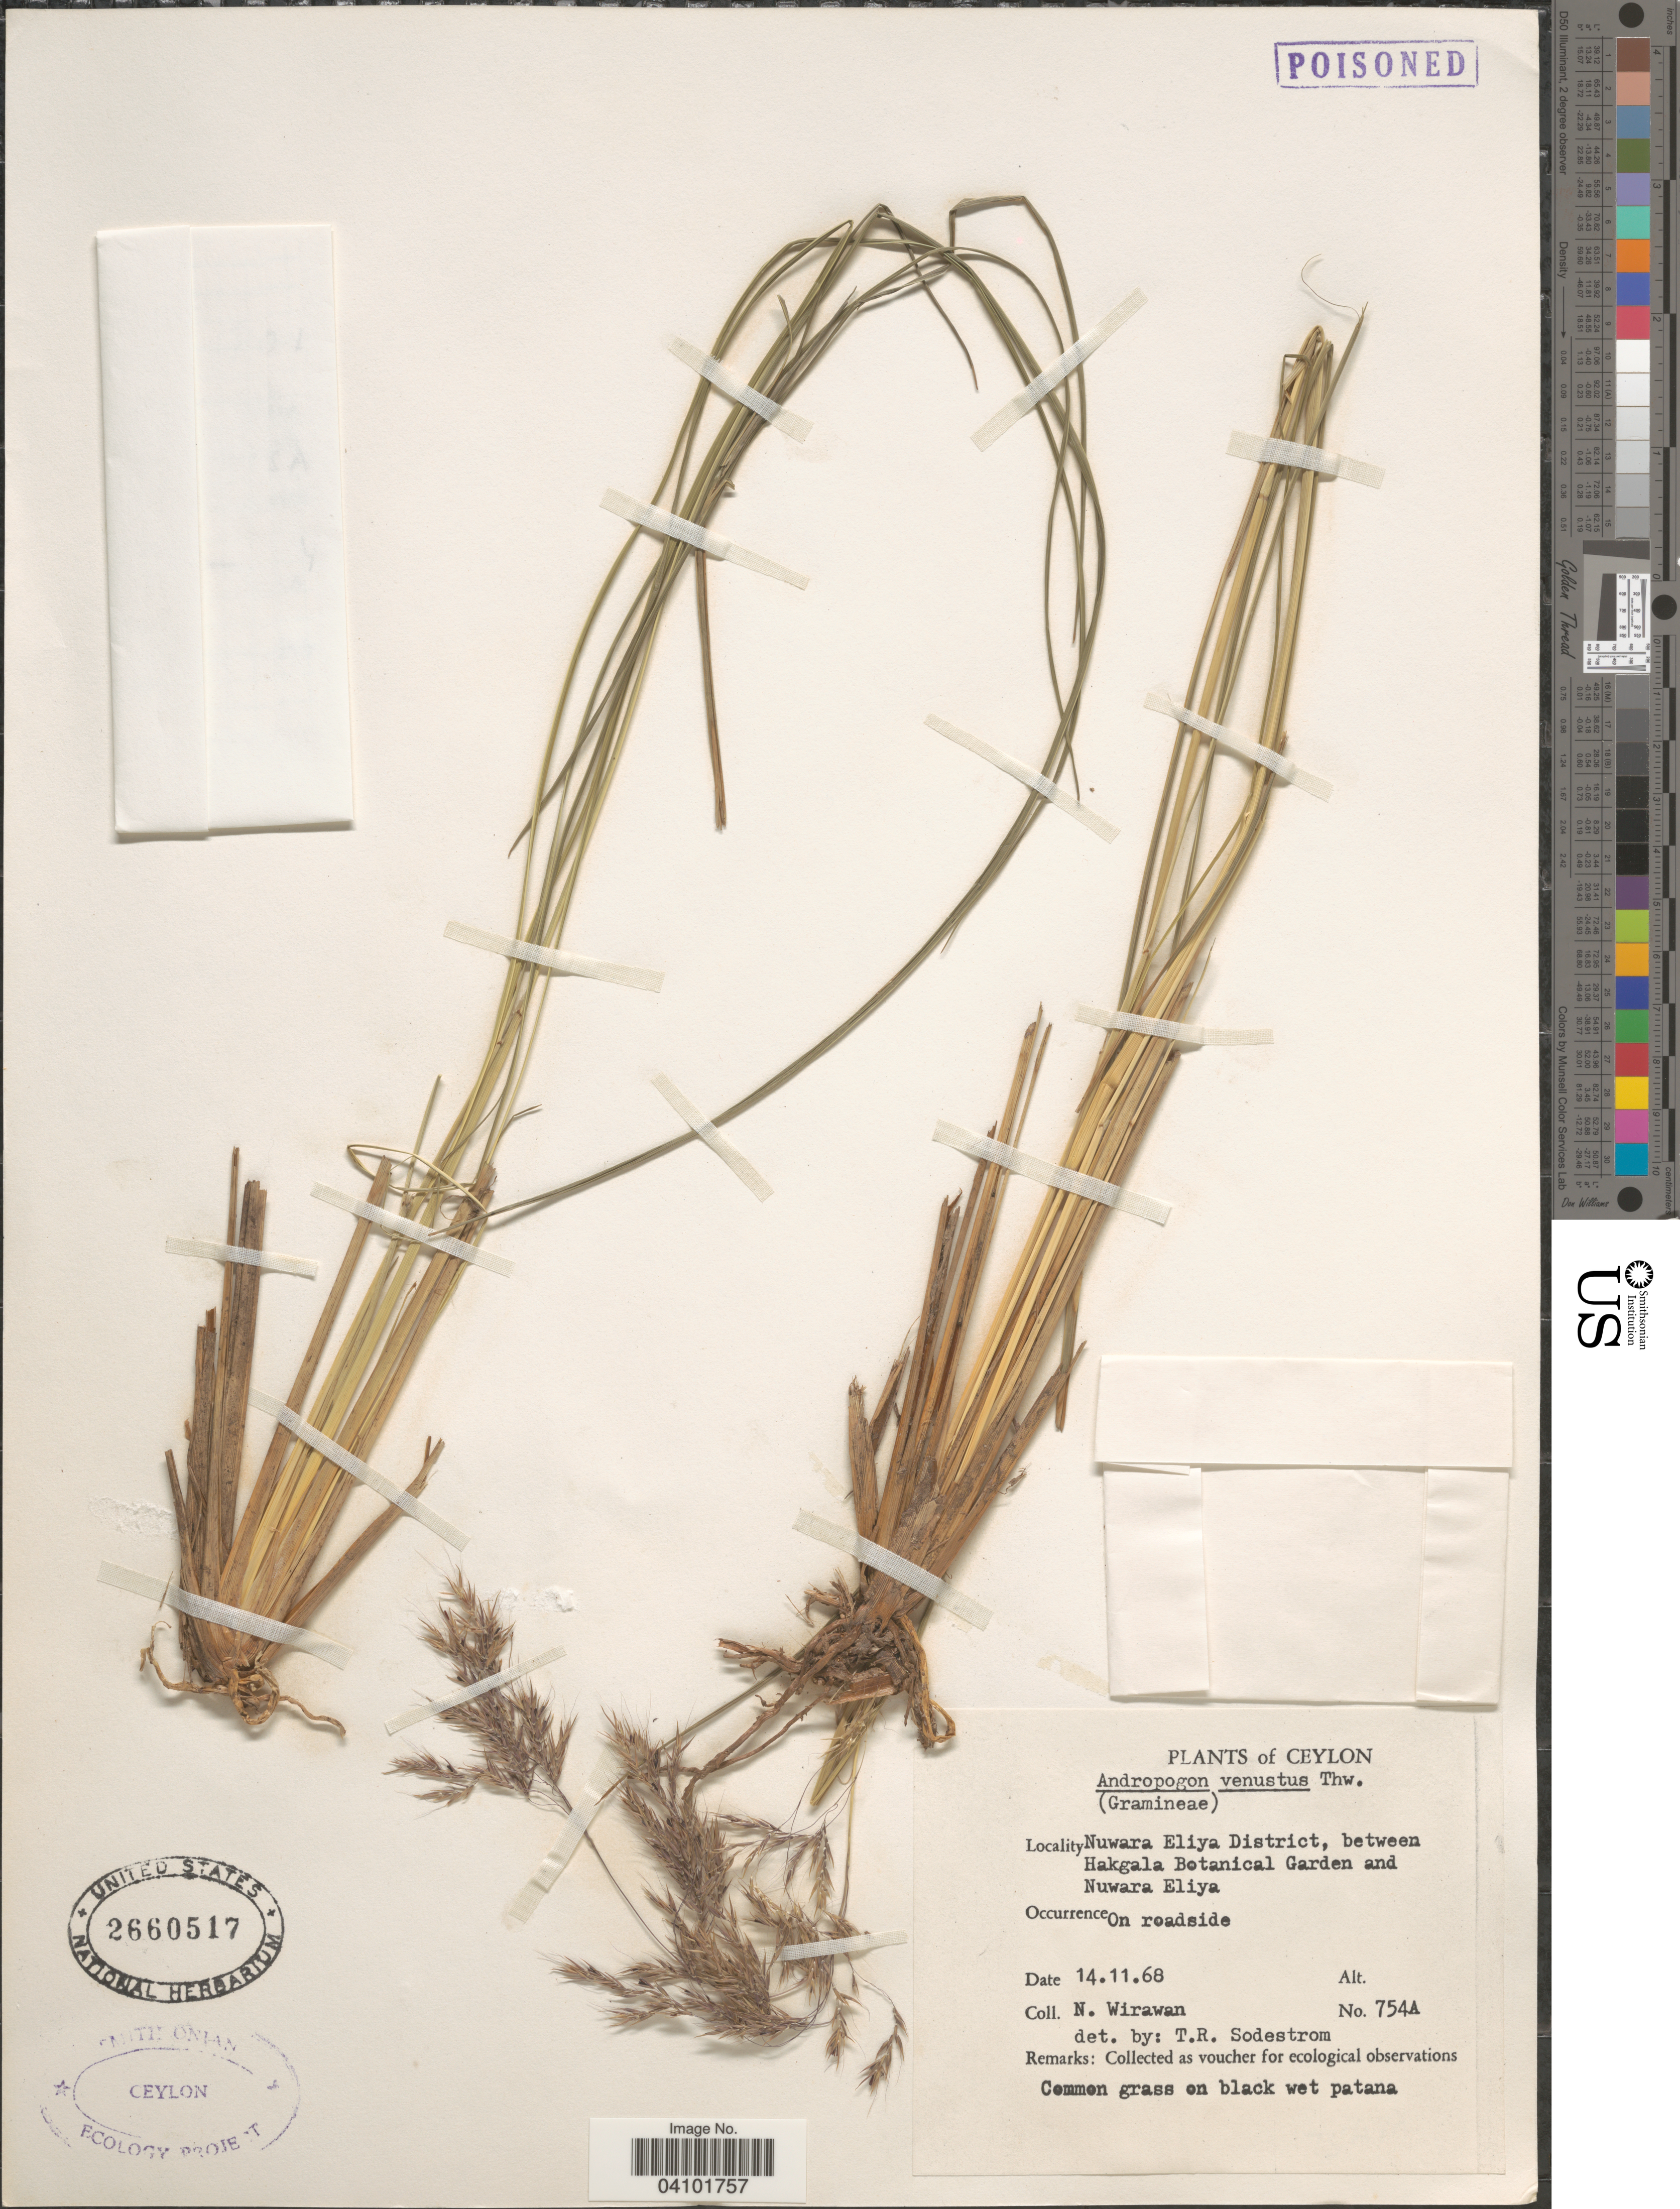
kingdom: Plantae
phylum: Tracheophyta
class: Liliopsida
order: Poales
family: Poaceae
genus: Hemisorghum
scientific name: Hemisorghum venustum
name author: (Thwaites) Clayton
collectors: N. Wirawan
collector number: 754A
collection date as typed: Transcribed d/m/y: 14/11/68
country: Sri Lanka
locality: Ceylon. Nuwara Eliya District, between Hakgala Botanical Garden and Nuwara Eliya.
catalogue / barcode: US 2660517